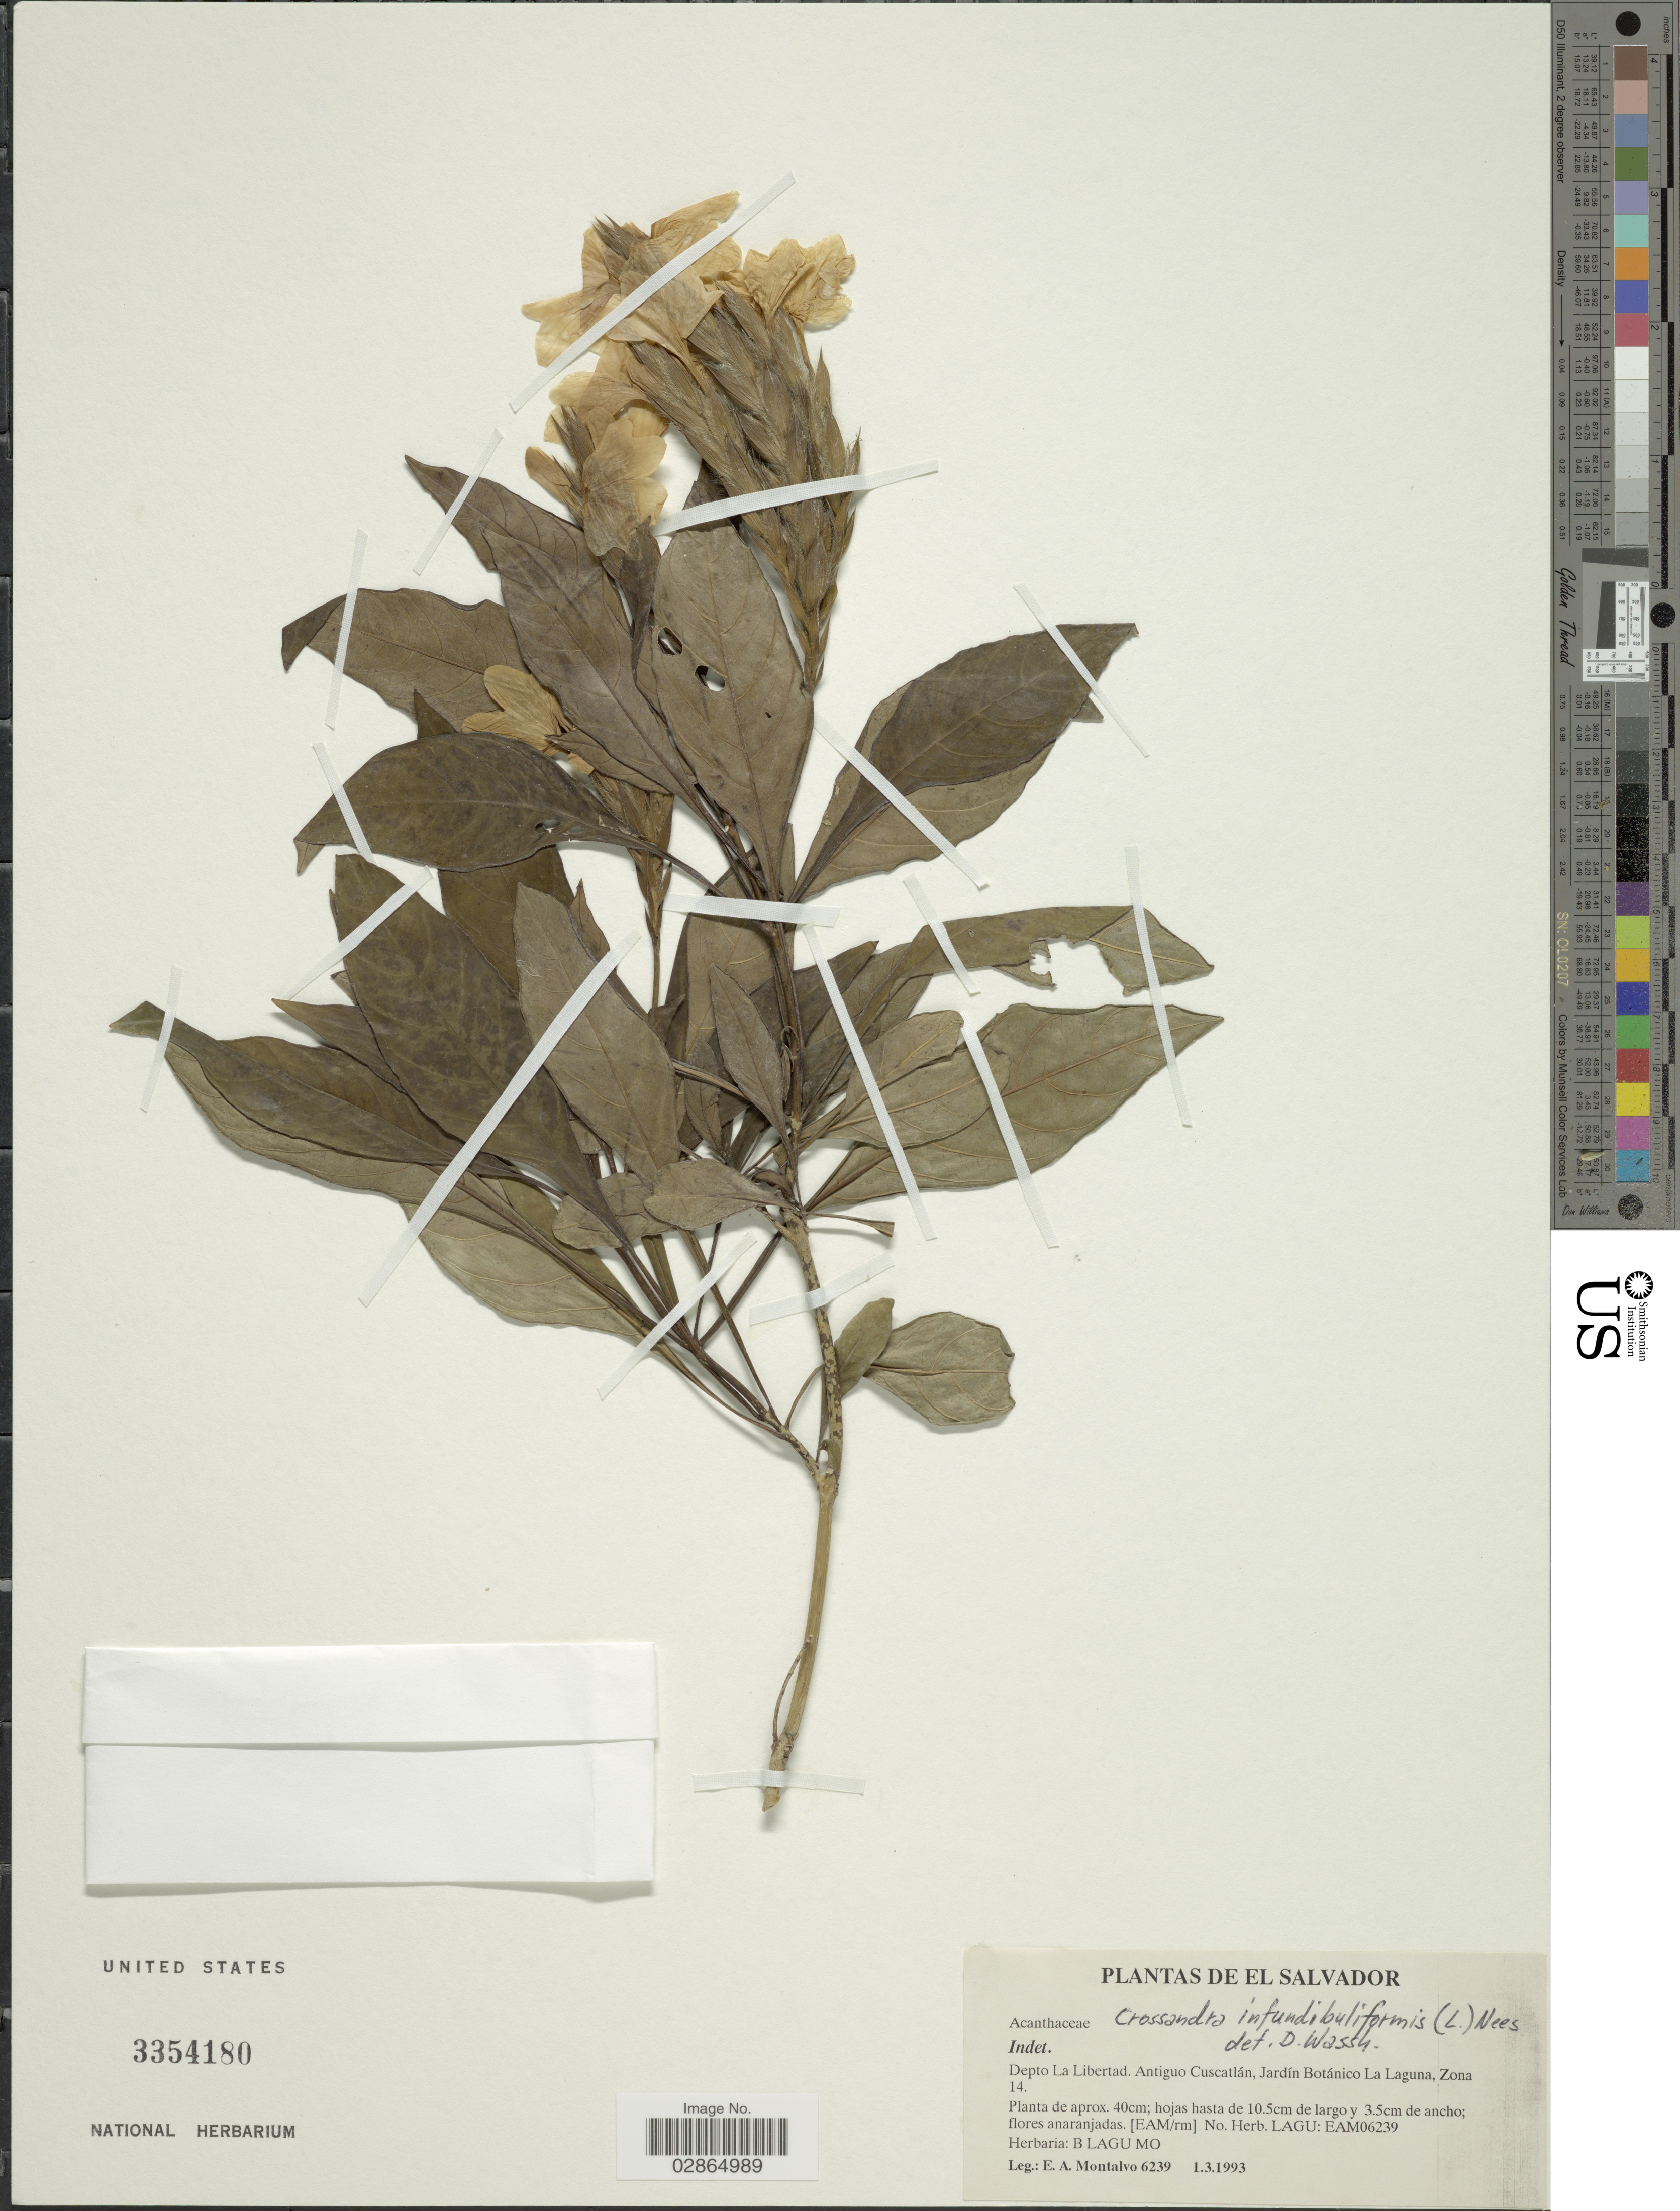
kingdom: Plantae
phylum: Tracheophyta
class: Magnoliopsida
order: Lamiales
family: Acanthaceae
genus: Crossandra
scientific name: Crossandra undulifolia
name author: Salisb.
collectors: E. A. Montalvo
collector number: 6239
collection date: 1993-03-01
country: El Salvador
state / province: La Libertad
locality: Depto La Libertad. Antiguo Cuscatlán, Jardín Botánico La Laguna, Zona 14.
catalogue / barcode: US 3354180